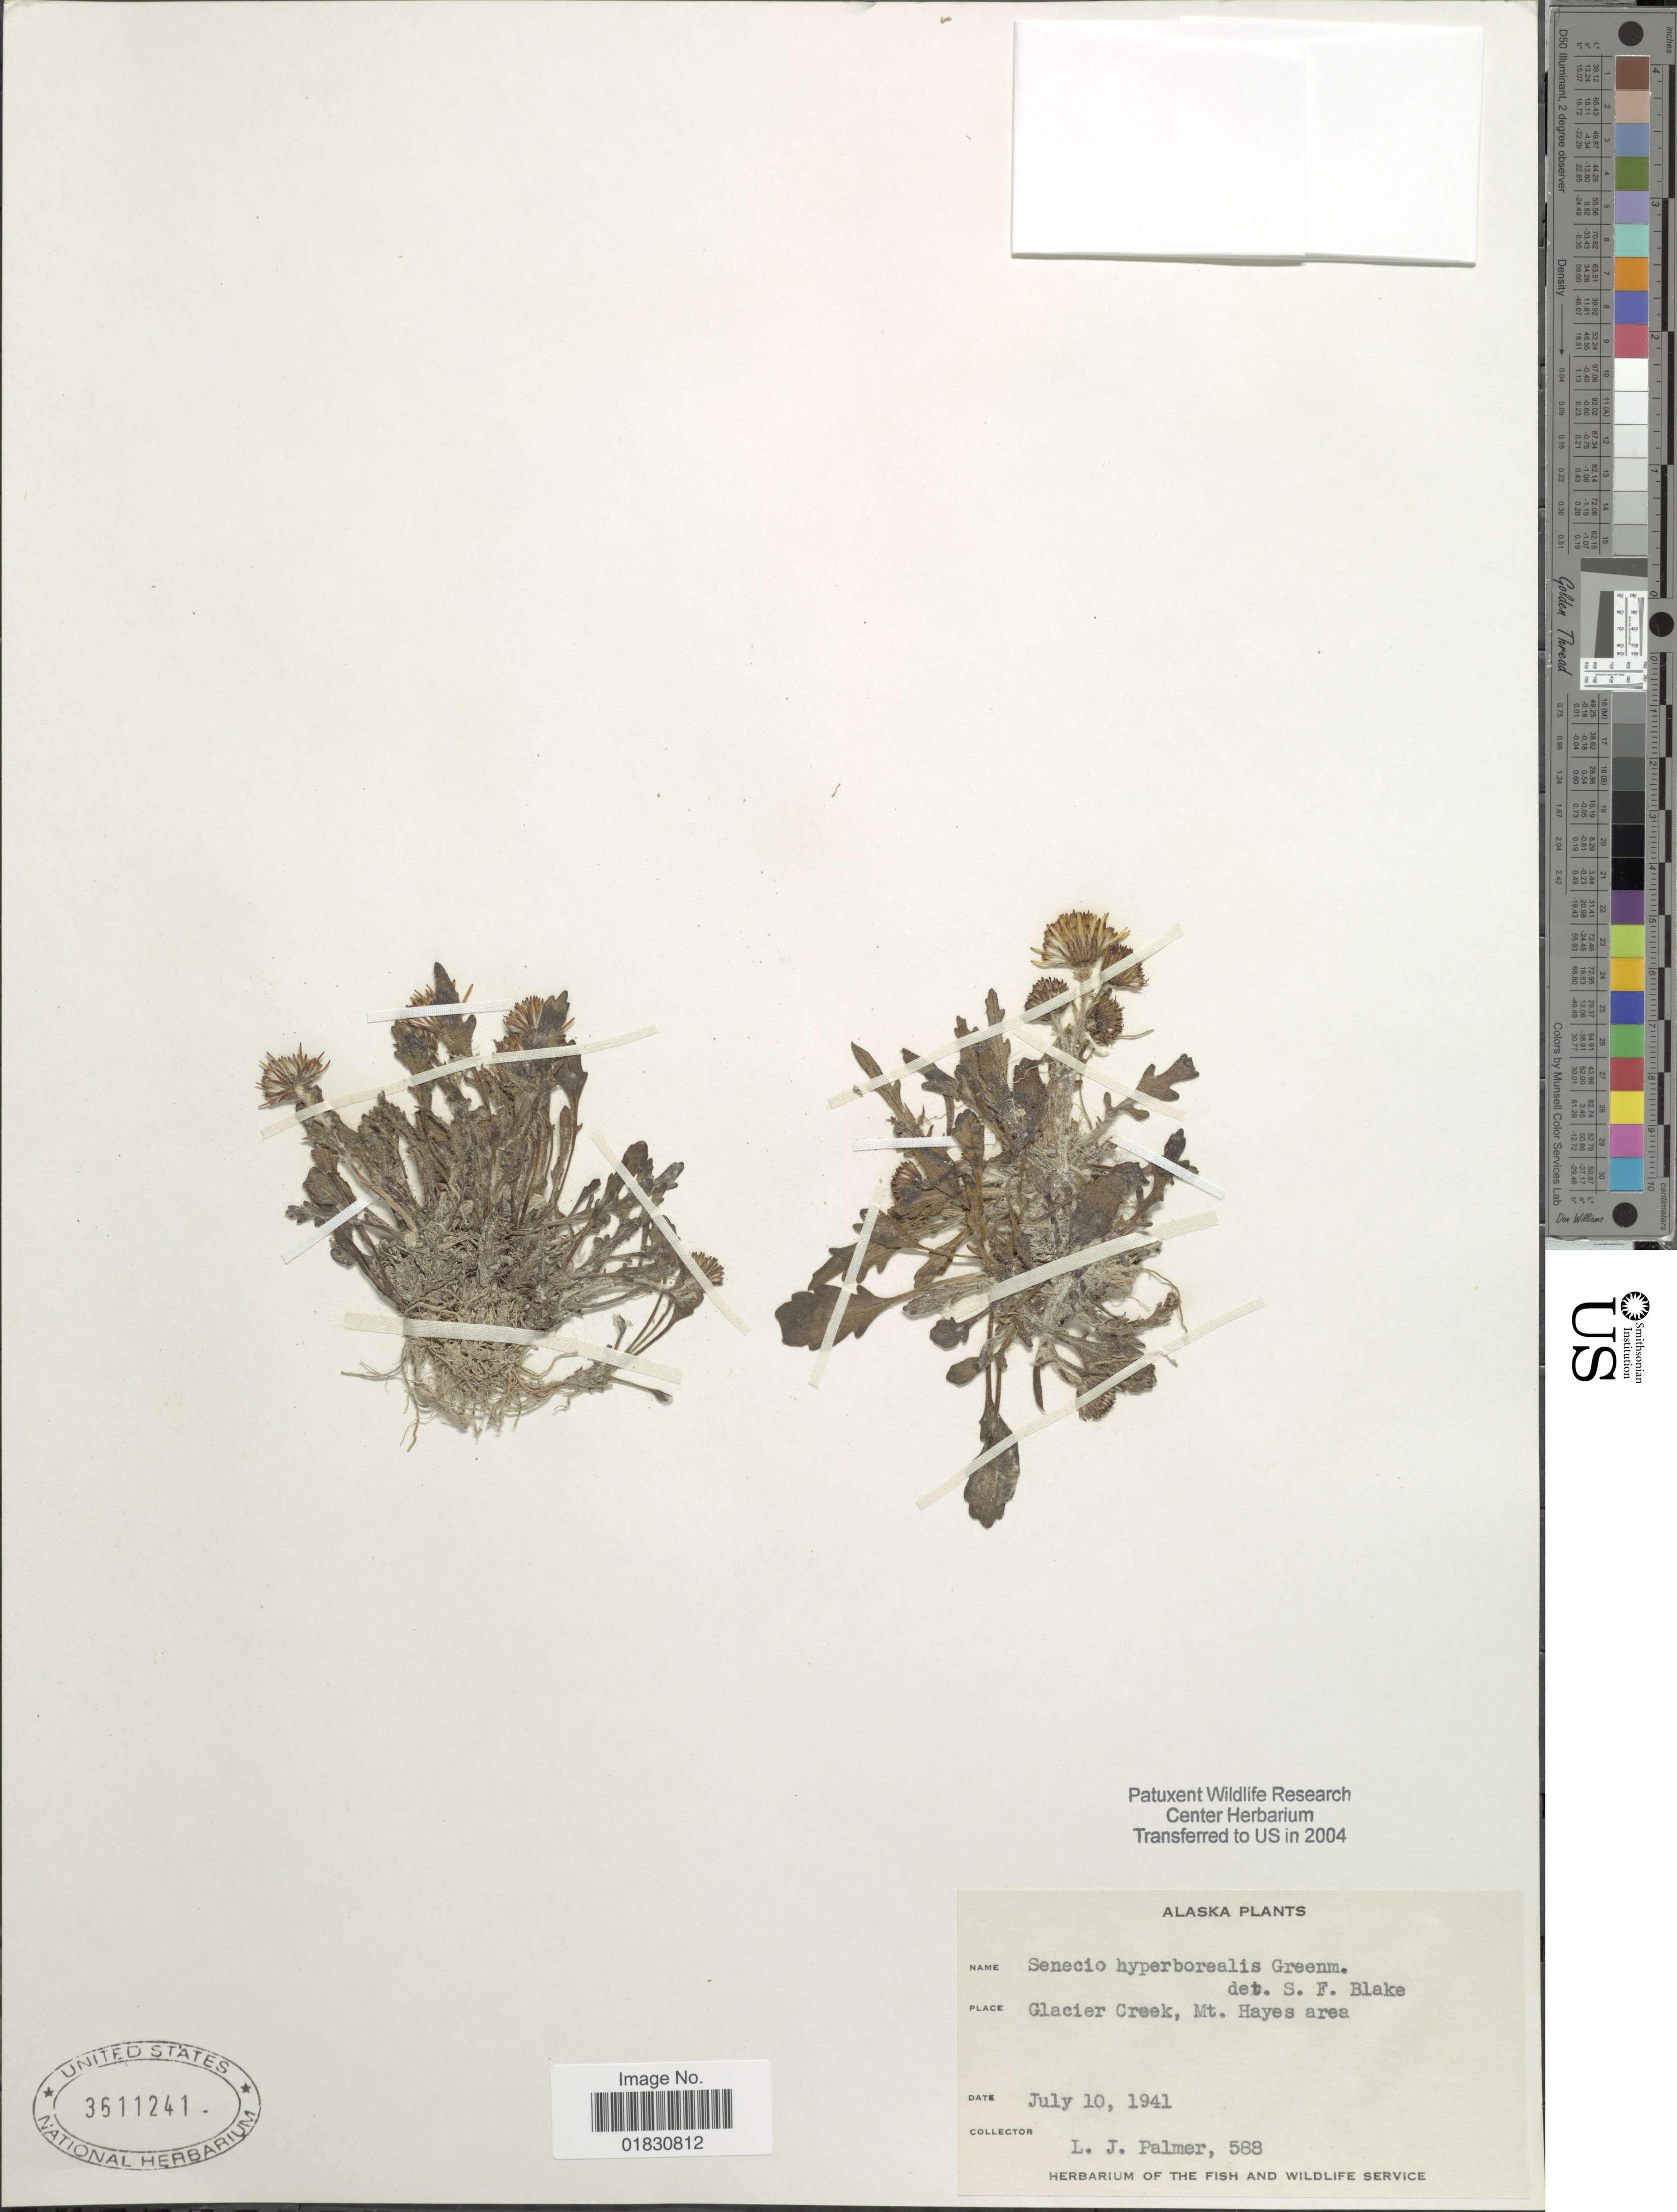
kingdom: Plantae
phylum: Tracheophyta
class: Magnoliopsida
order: Asterales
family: Asteraceae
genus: Packera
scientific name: Packera hyperborealis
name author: (Greene) Á. Löve & D. Löve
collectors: L. J. Palmer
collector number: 588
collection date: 1941-07-10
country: United States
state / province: Alaska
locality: Glacier Creek, Mt. Hayes area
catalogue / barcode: US 3611241